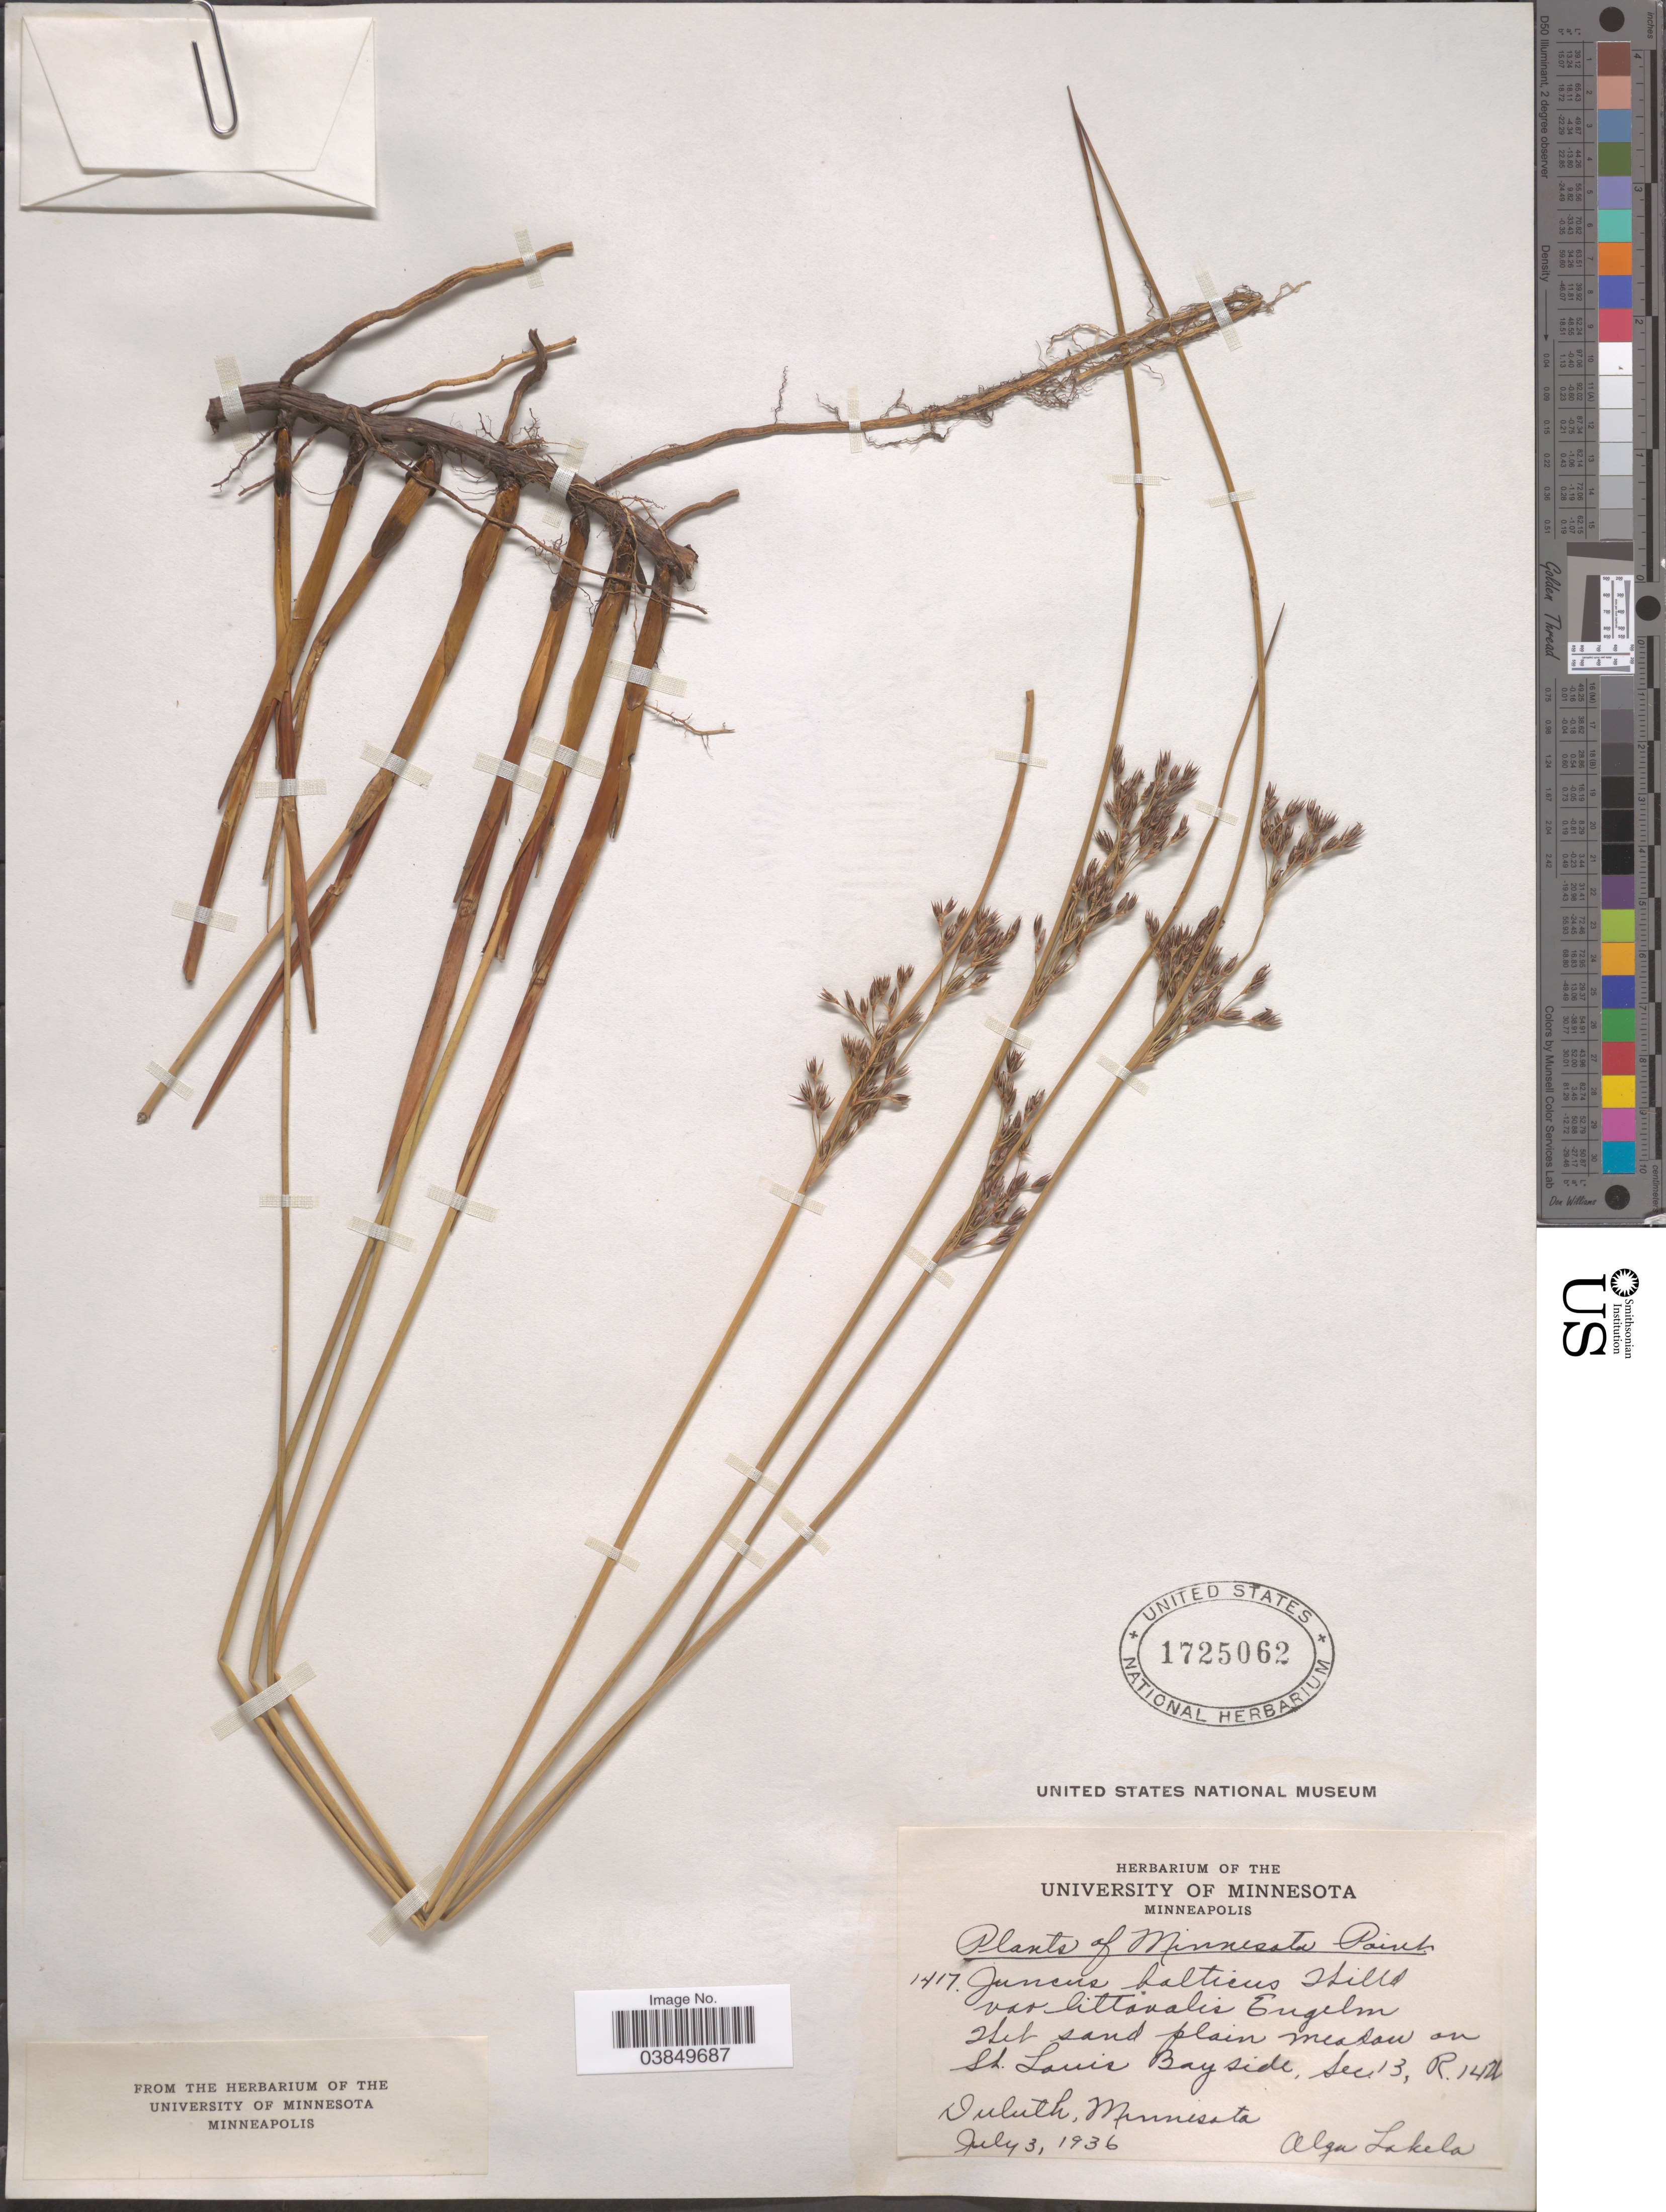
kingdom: Plantae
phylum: Tracheophyta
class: Liliopsida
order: Poales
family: Juncaceae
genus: Juncus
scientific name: Juncus balticus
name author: Willd.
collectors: O. K. Lakela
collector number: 1417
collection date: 1936-07-03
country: United States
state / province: Minnesota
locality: St. Louis Bayside, Sec 13, R 14 W. Duluth.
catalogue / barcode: US 1725062